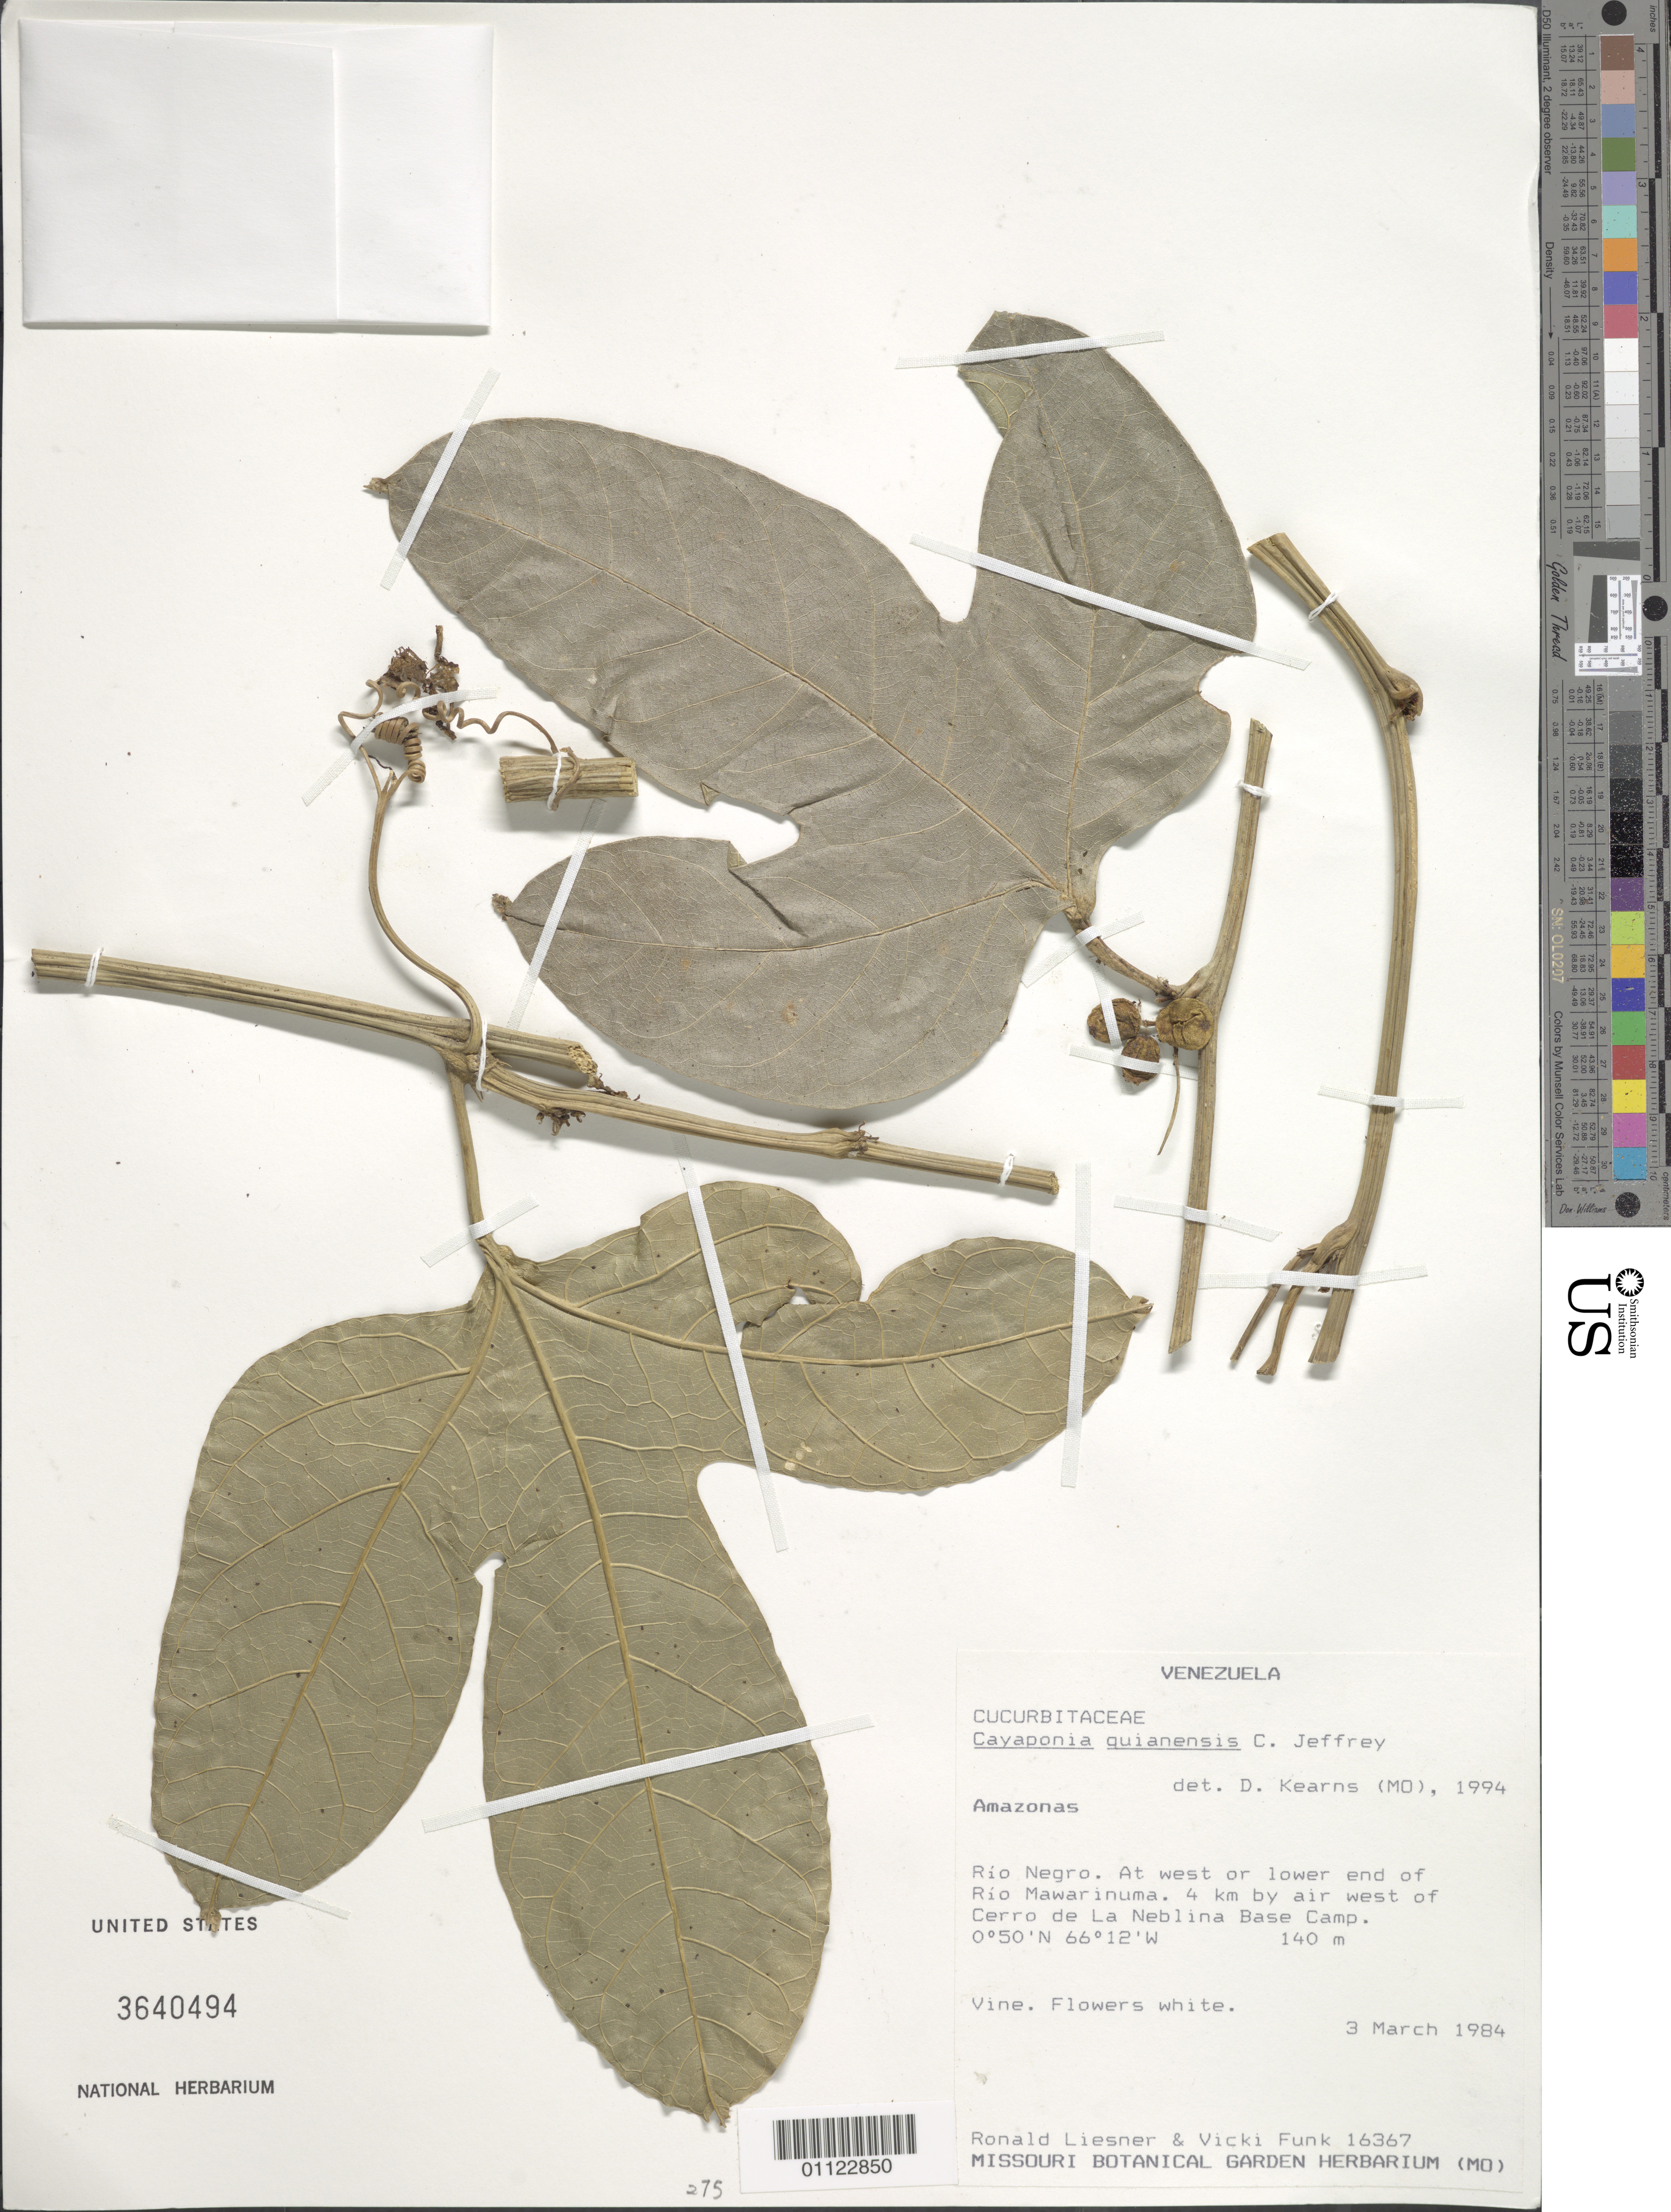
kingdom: Plantae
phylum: Tracheophyta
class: Magnoliopsida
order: Cucurbitales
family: Cucurbitaceae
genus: Cayaponia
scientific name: Cayaponia granatensis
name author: Cogn.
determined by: Nee, Michael H.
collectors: R. L. Liesner & V. Funk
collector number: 16367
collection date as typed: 3-Mar-84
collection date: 1984-03-03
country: Venezuela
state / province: Amazonas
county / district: Río Negro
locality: Río Mawarinuma, at west or lower end; 4 km by air W of Cerro de La Neblina Base Camp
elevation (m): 140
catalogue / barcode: US 3640494